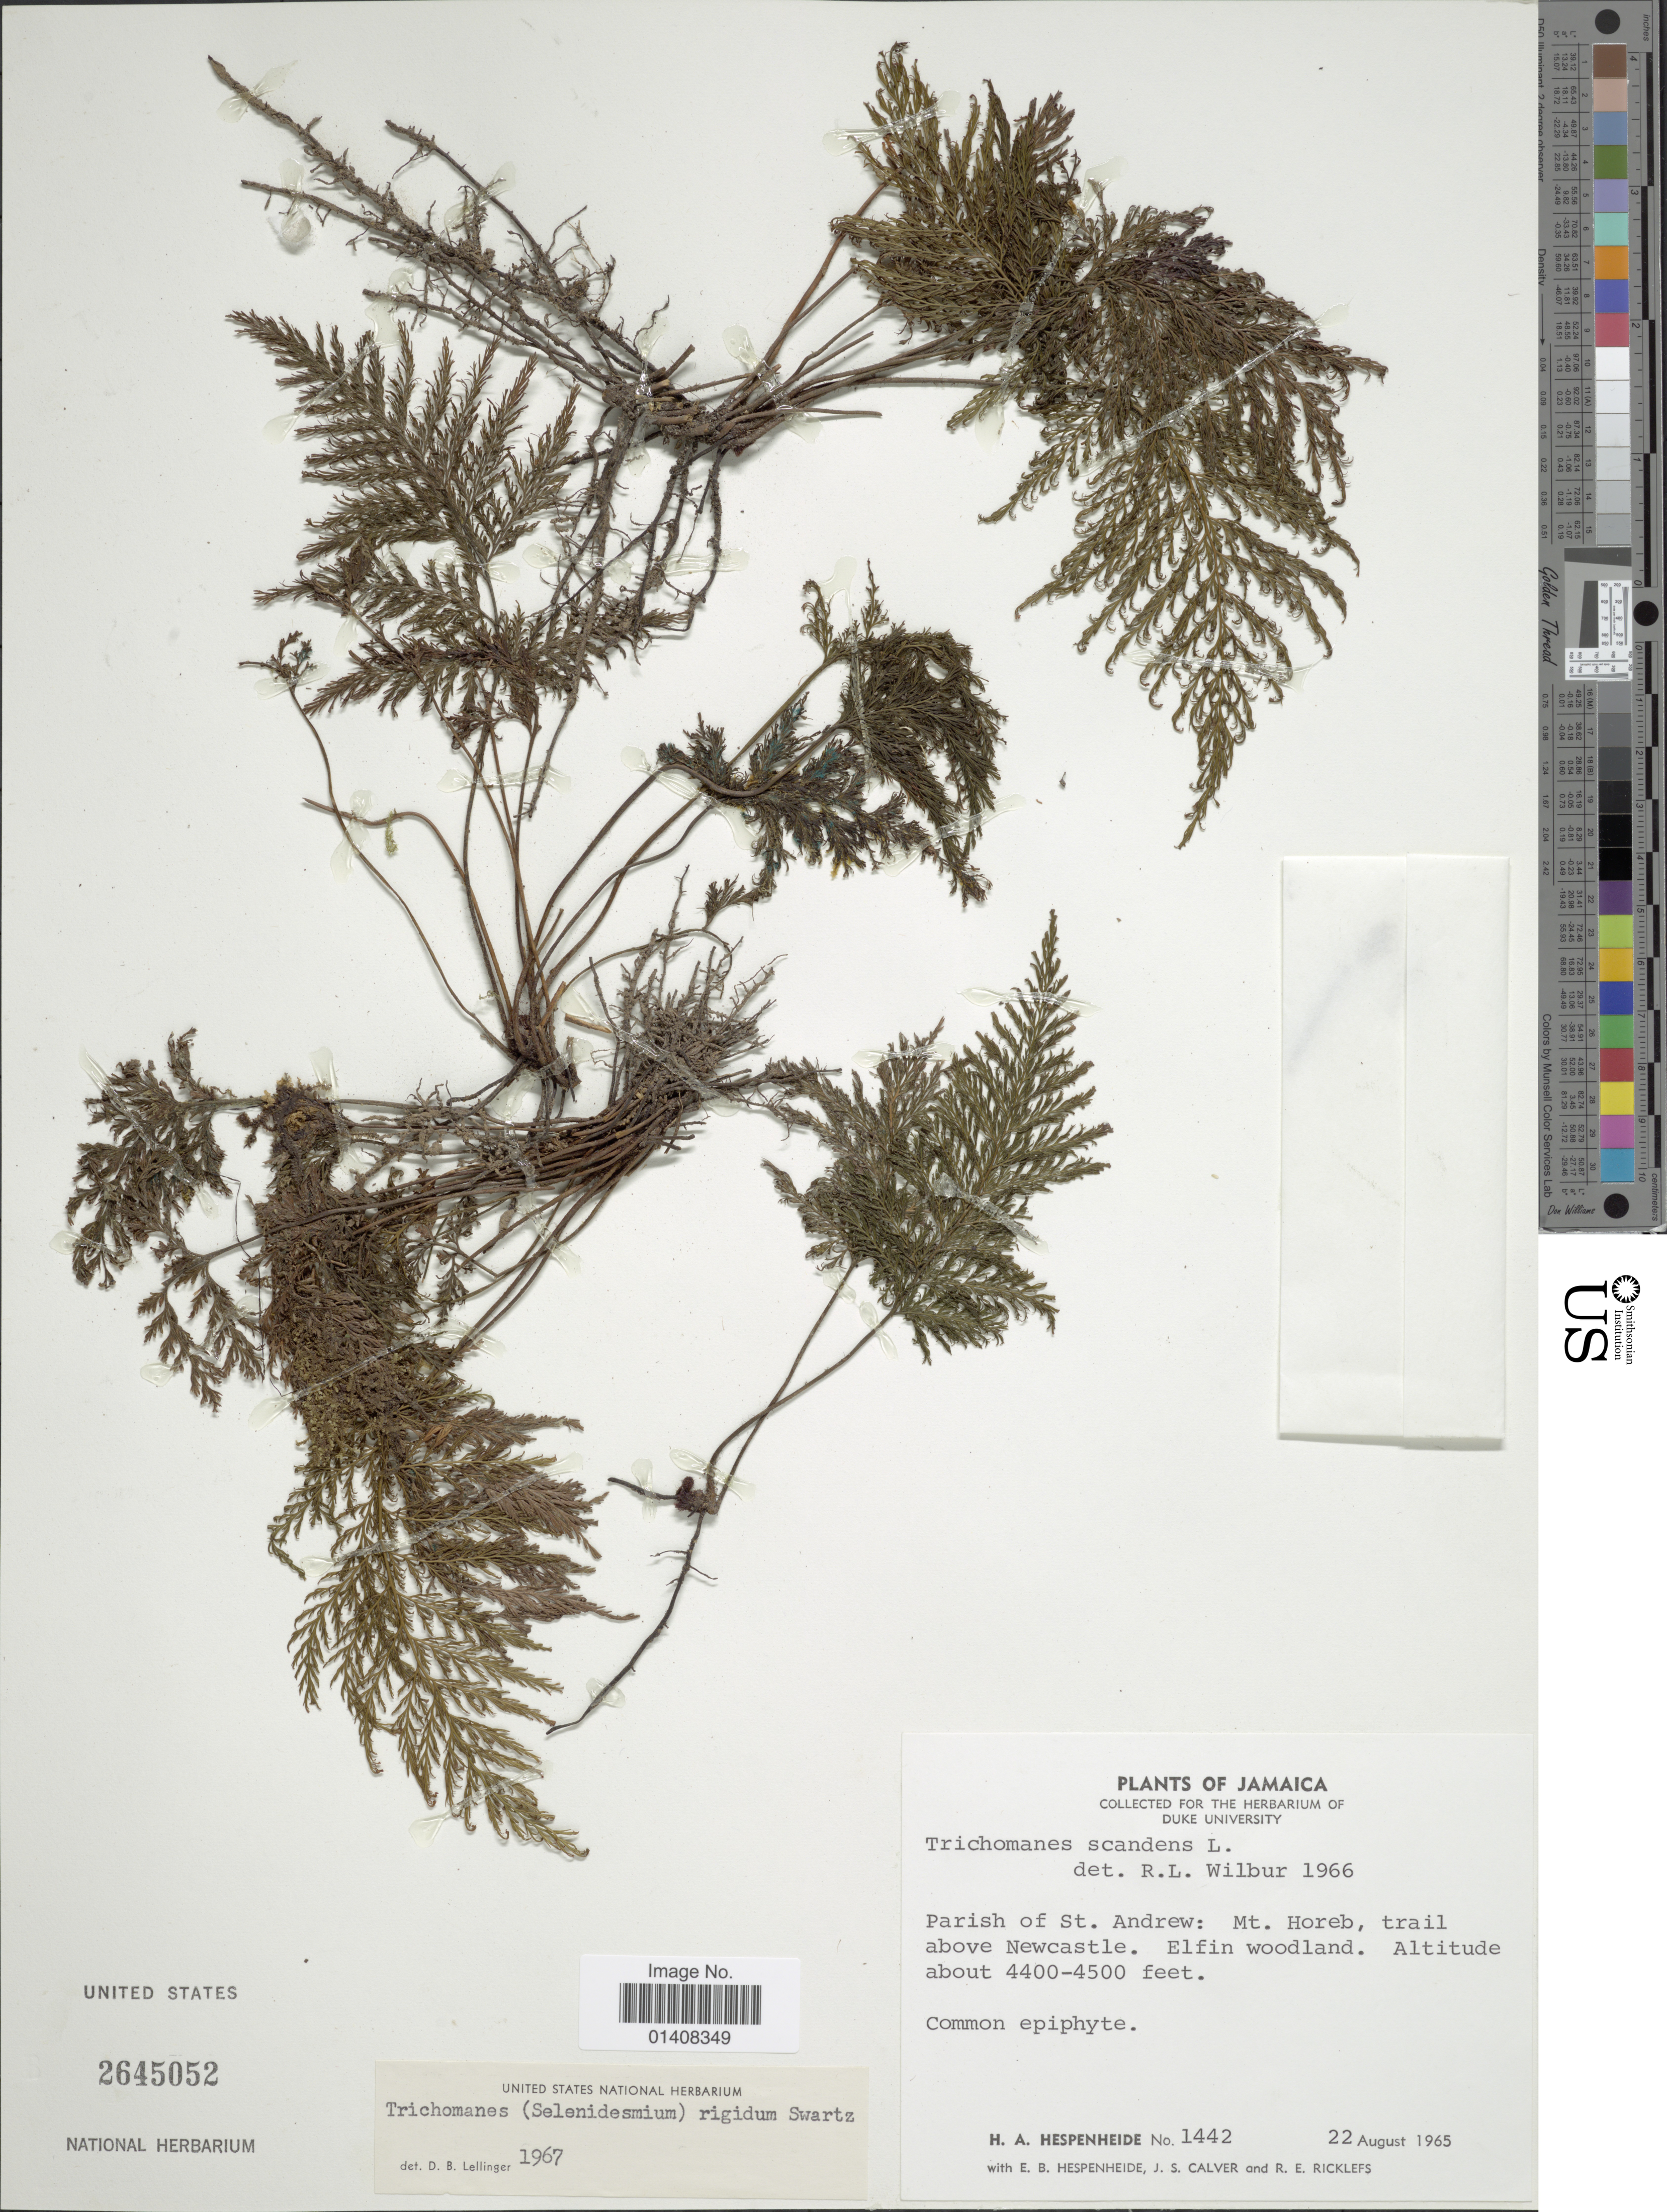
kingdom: Plantae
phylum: Tracheophyta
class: Polypodiopsida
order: Hymenophyllales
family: Hymenophyllaceae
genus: Trichomanes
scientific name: Trichomanes scandens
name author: L.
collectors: H. A. Hespenheide, E. Hespenheide, J. Calver & R. Ricklefs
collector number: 1442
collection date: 1965-08-22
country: Jamaica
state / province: Saint Andrew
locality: Parish of St. Andrew: Mt. Horeb trail above Newcastle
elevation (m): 1341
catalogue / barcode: US 2645052